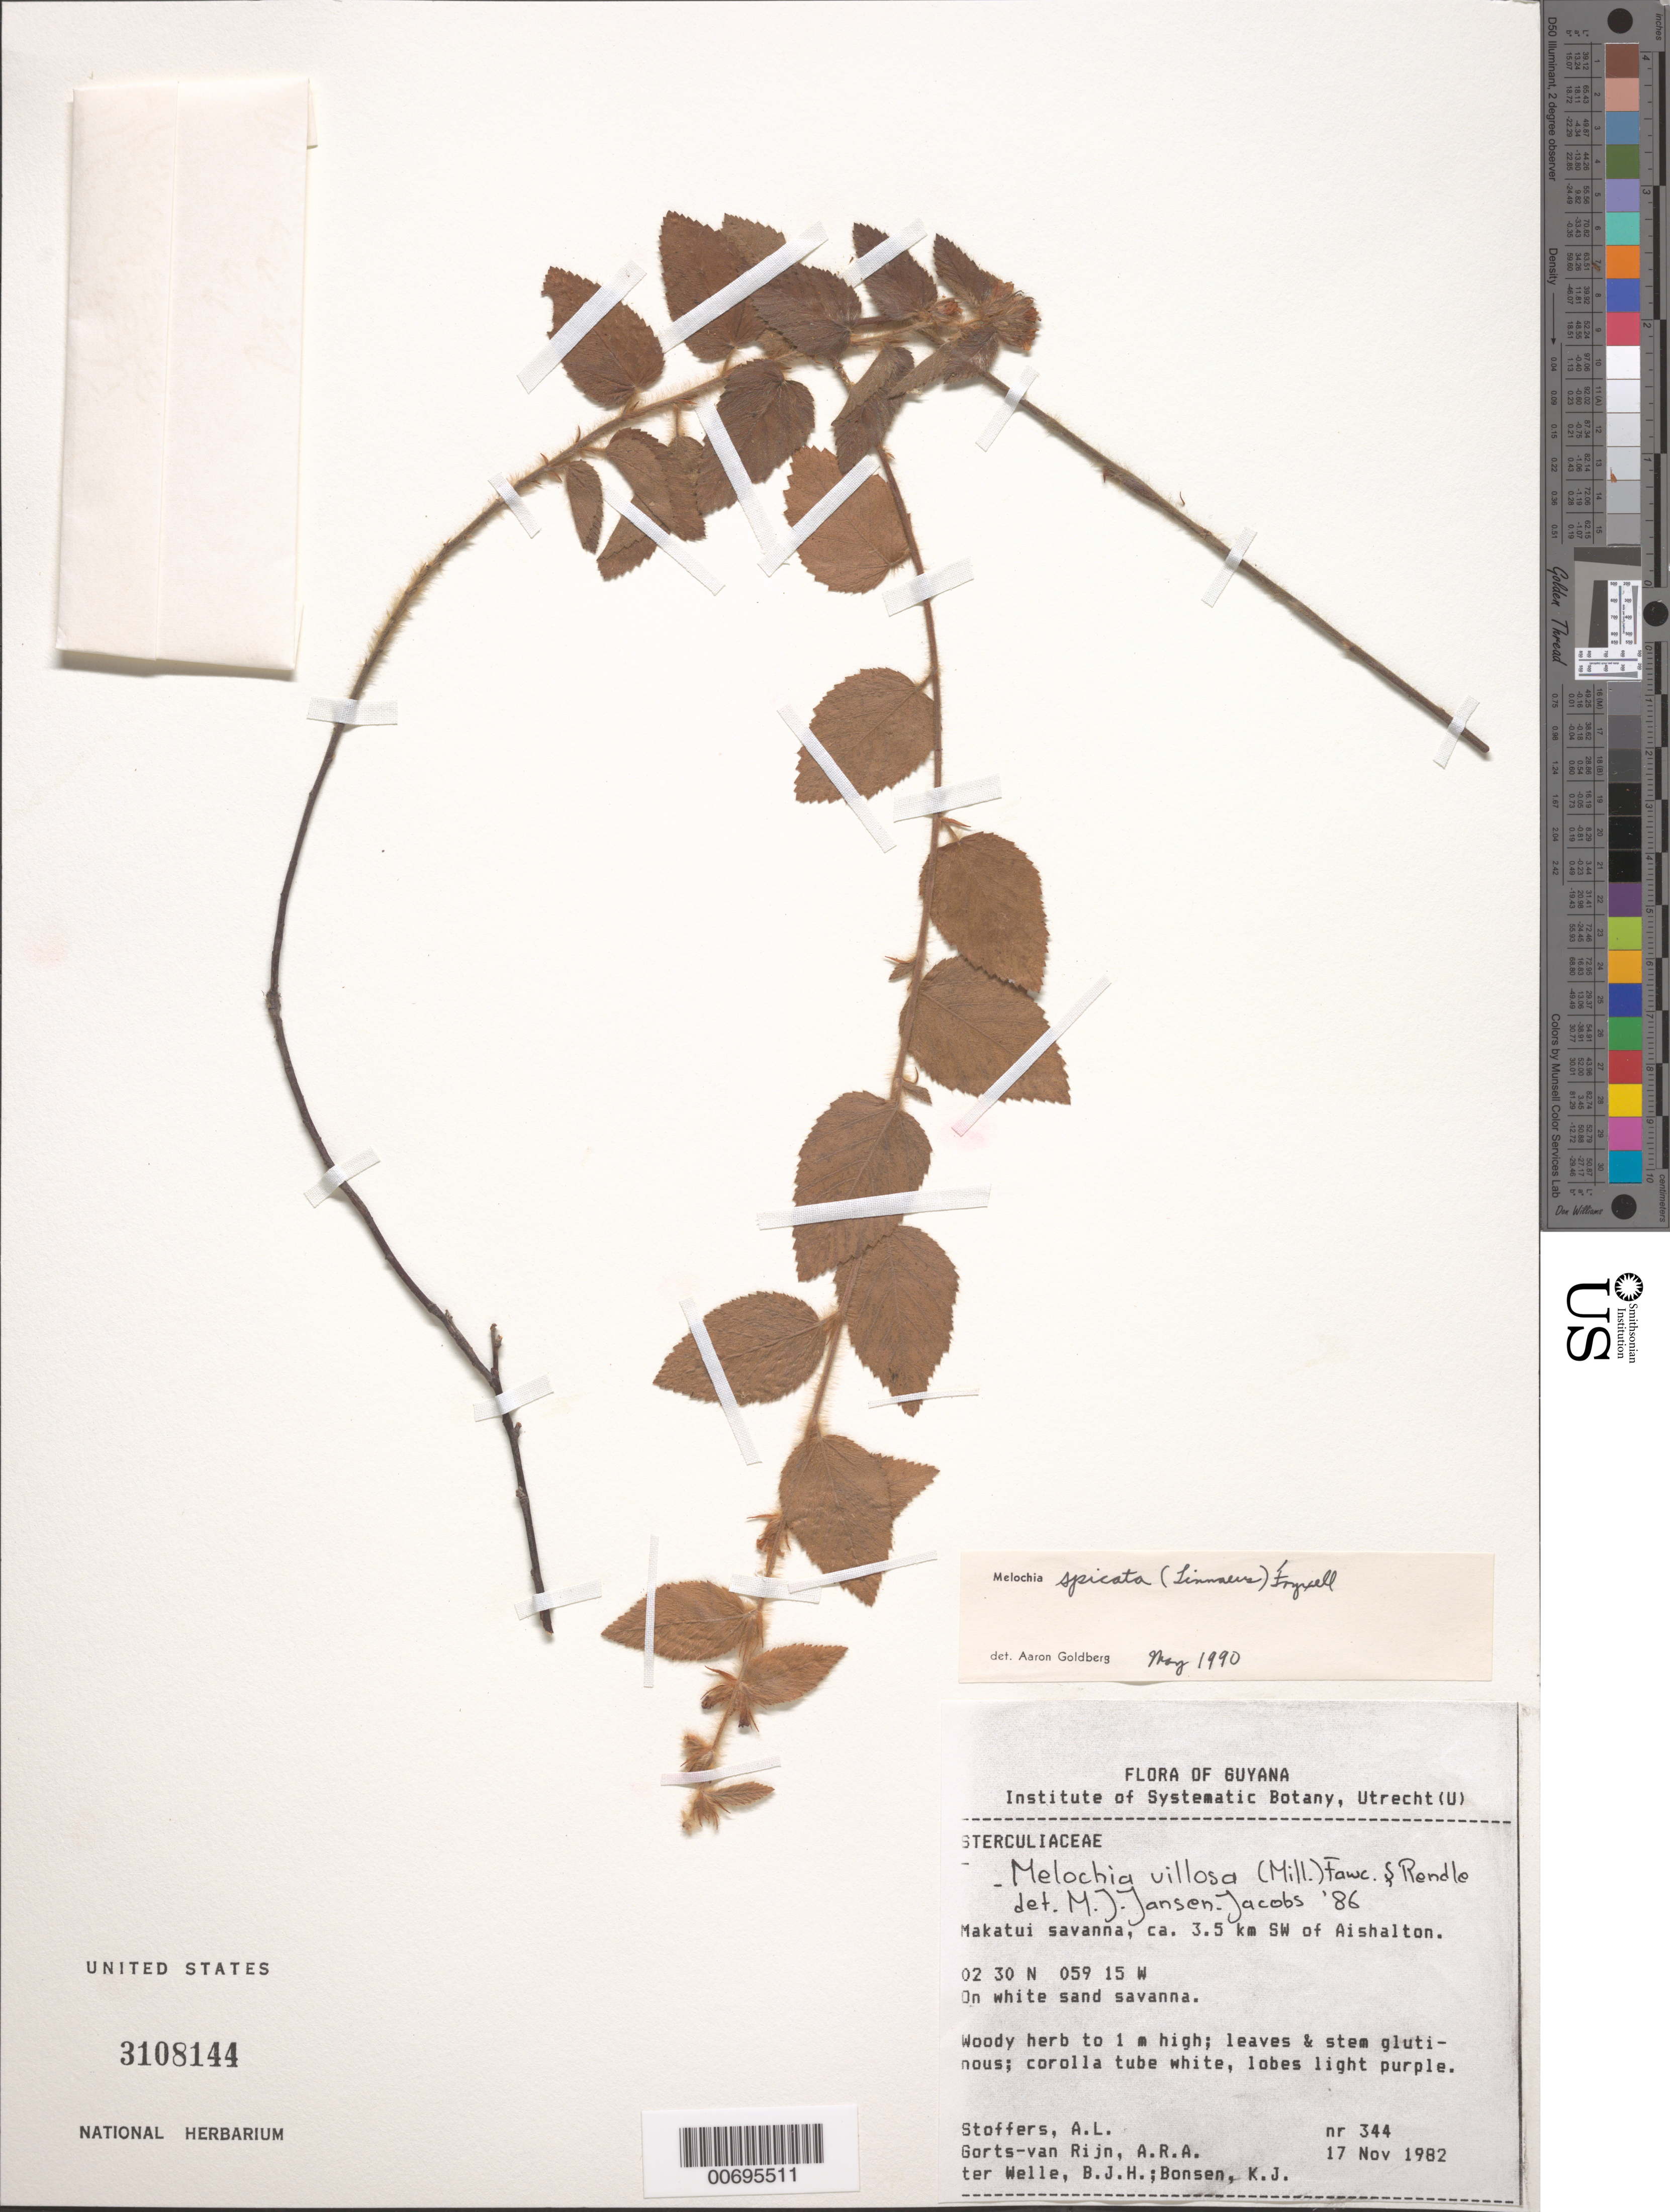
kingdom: Plantae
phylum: Tracheophyta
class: Magnoliopsida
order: Malvales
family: Malvaceae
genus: Melochia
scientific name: Melochia spicata var. spicata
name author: (L.) Fryxell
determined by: Dorr, L. J., (BOT), Smithsonian Institution - National Museum of Natural History (UNITED STATES)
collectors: A. Stoffers, A. .R. A. Görts-van Rijn, B. Welle & K. Bonsen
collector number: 344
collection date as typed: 17-Nov-82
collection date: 1982-11-17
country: Guyana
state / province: U. Takutu-U. Essequibo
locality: Makatui savanna, ca. 3.5 km SW of Aishalton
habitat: White sand savanna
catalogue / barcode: US 3108144